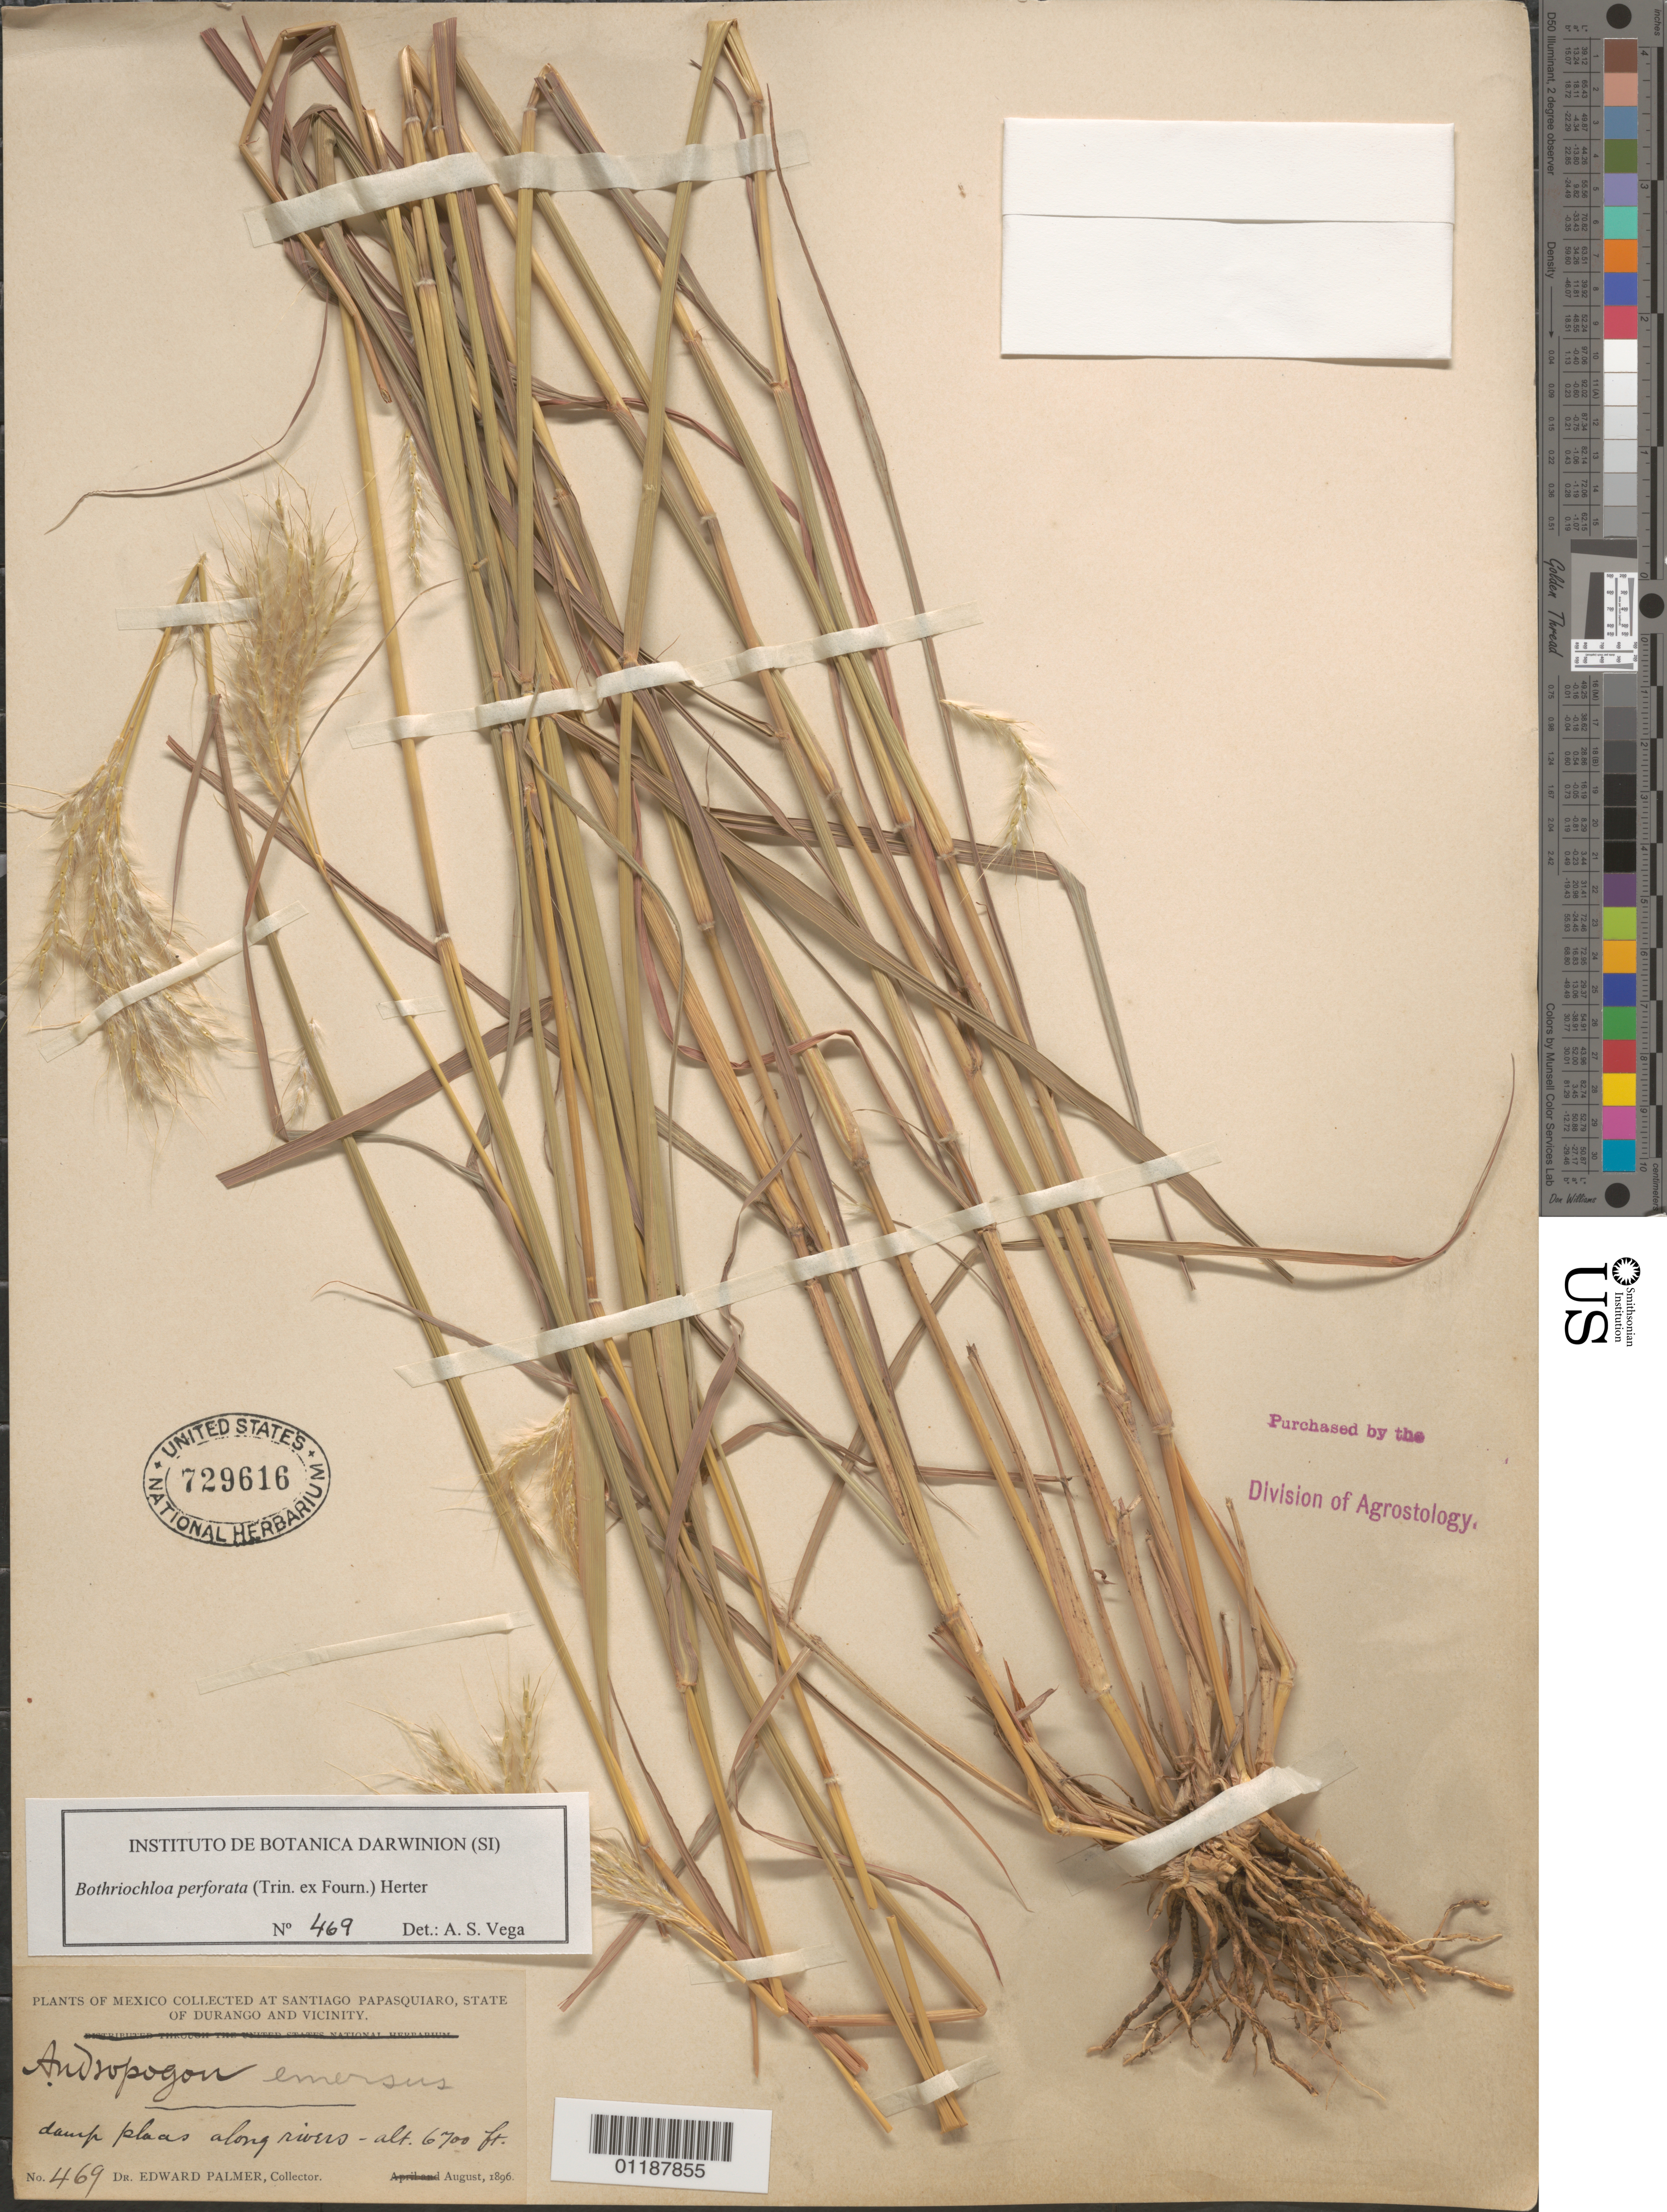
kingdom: Plantae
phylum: Tracheophyta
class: Liliopsida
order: Poales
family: Poaceae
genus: Bothriochloa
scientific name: Bothriochloa perforata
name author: (Trin. ex E. Fourn.) Herter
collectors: E. Palmer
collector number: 469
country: Mexico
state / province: Durango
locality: Santiago Papasquiaro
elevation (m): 2042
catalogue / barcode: US 729616